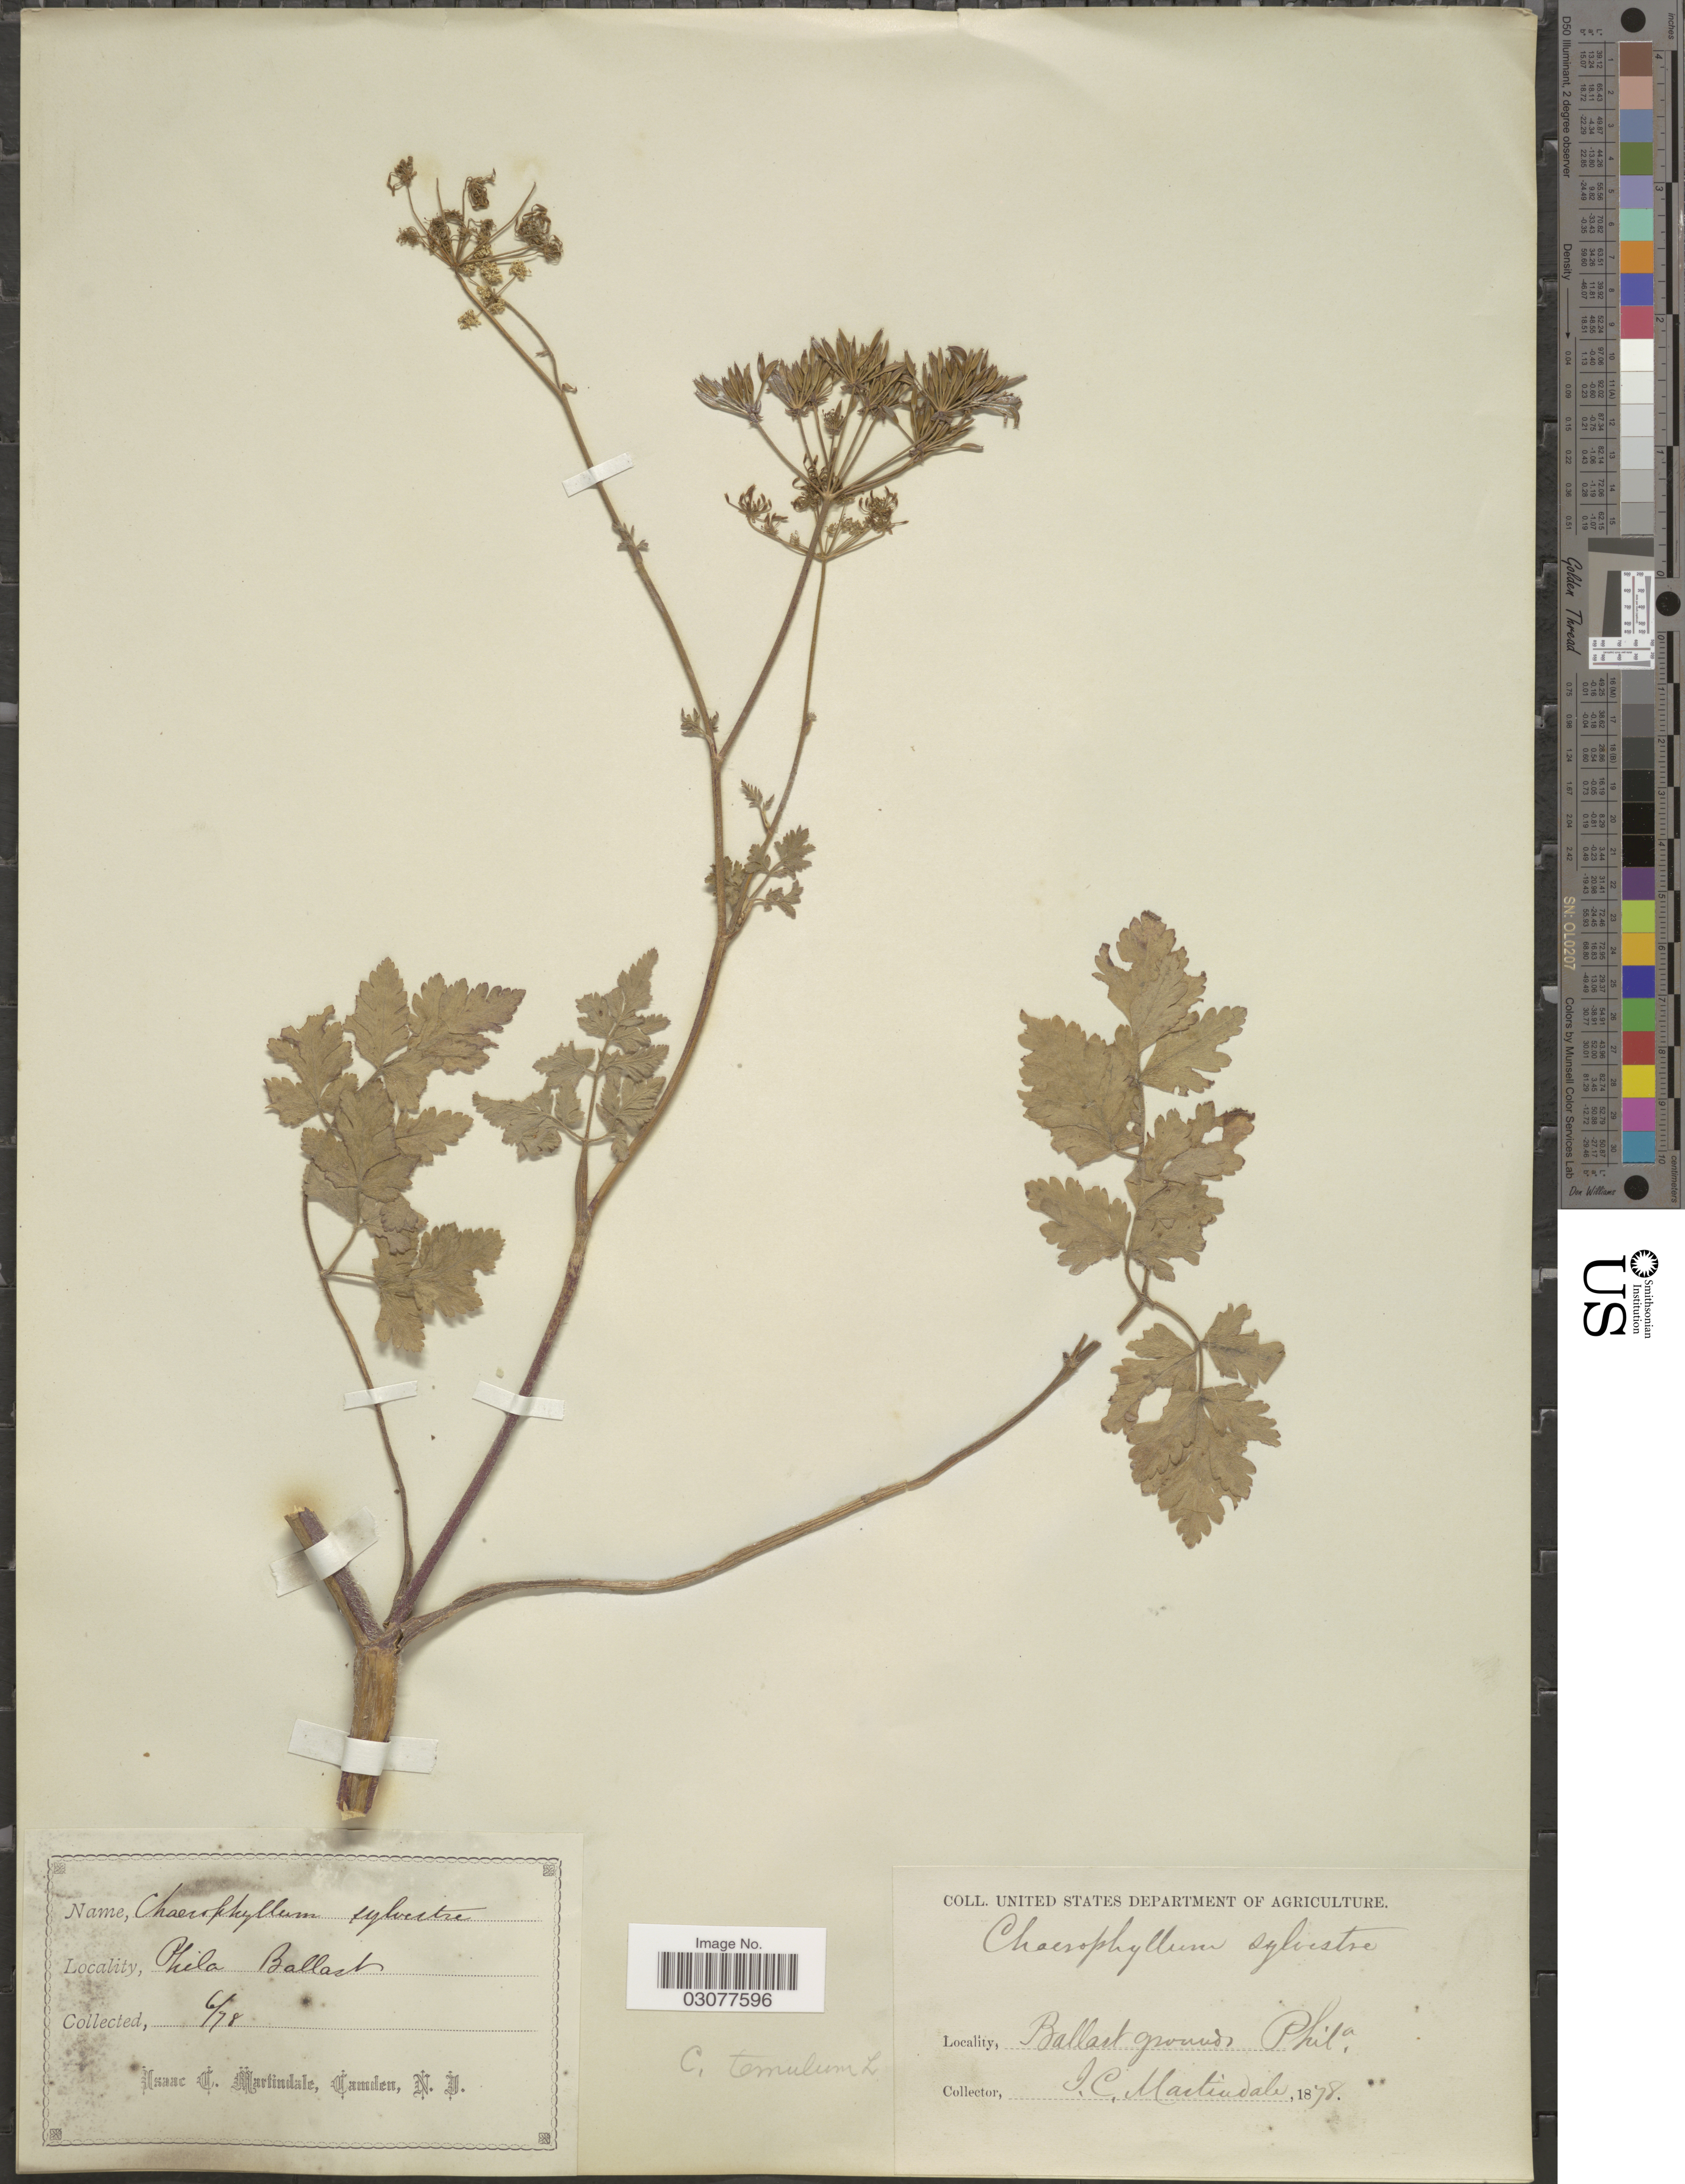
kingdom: Plantae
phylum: Tracheophyta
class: Magnoliopsida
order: Apiales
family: Apiaceae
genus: Chaerophyllum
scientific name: Chaerophyllum sp.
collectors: I. C. Martindale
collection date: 1878-06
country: United States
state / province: Pennsylvania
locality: Ballast grounds, Phila.